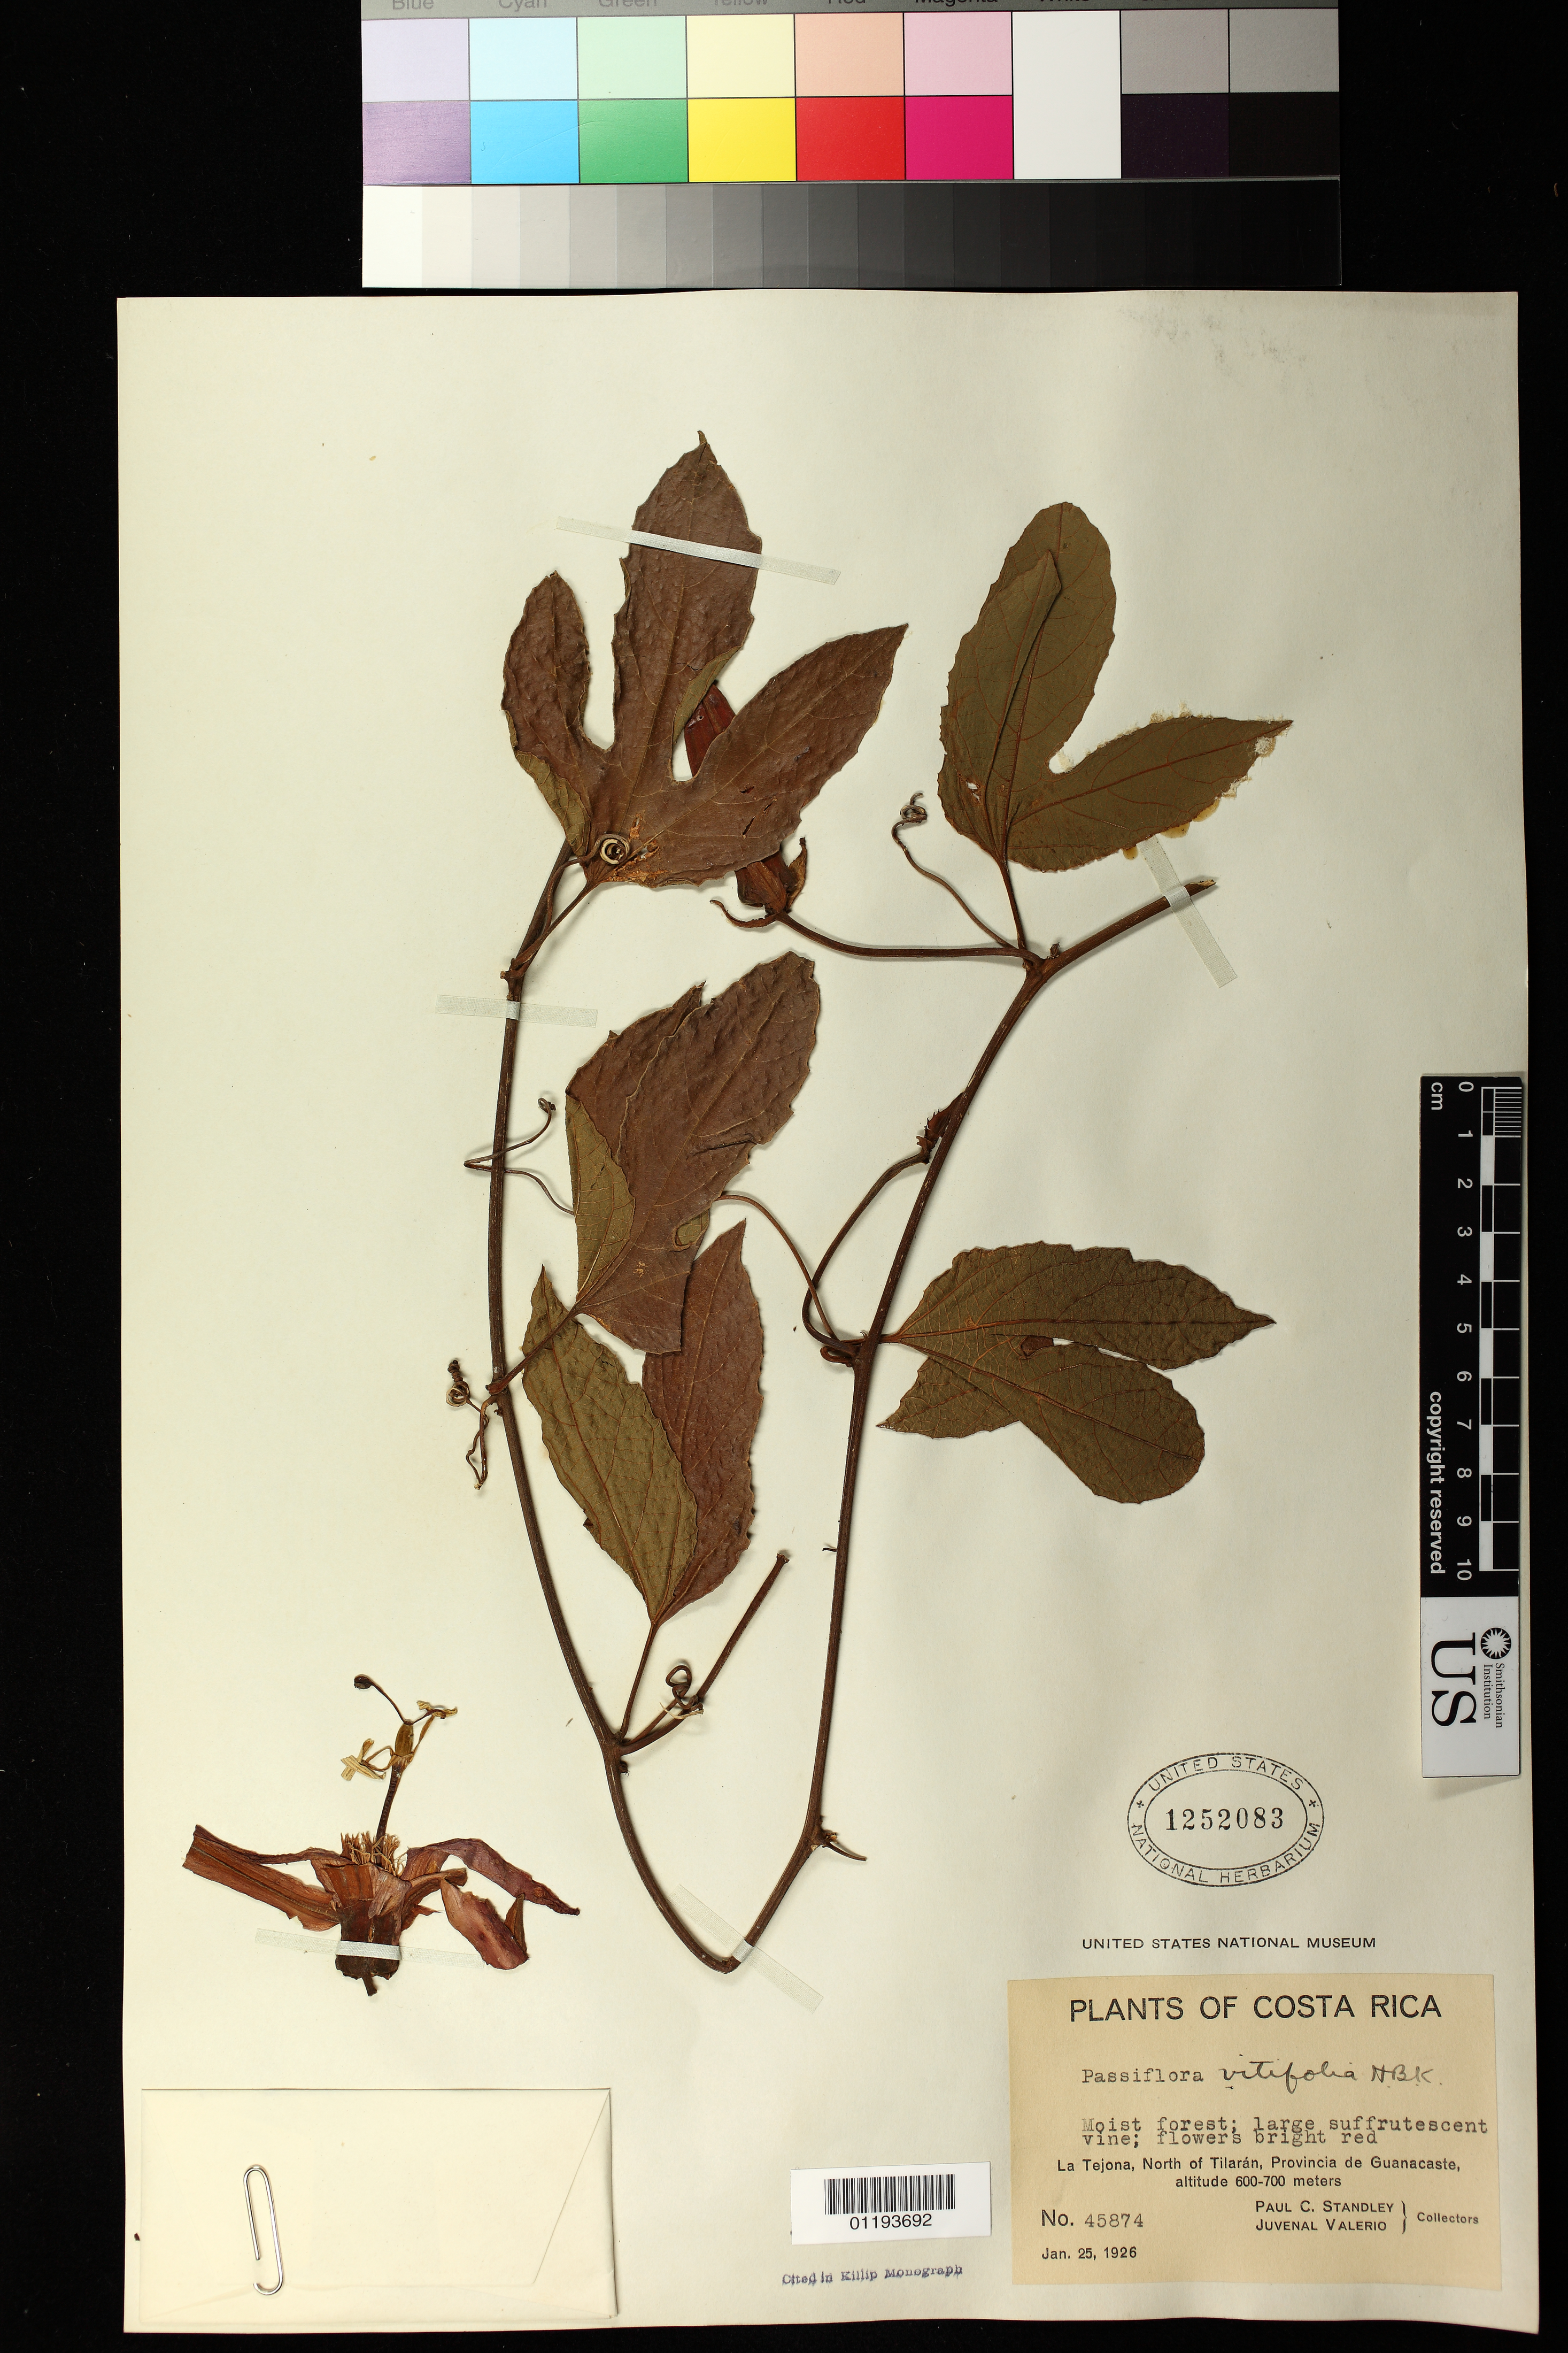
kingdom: Plantae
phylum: Tracheophyta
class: Magnoliopsida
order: Malpighiales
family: Passifloraceae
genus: Passiflora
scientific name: Passiflora vitifolia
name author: Kunth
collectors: P. C. Standley & J. Valerio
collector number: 45874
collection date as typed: Jan 25 1926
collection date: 1926-01-25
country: Costa Rica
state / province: Guanacaste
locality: La Tejona, North of Tilarán,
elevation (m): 600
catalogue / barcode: US 1252083